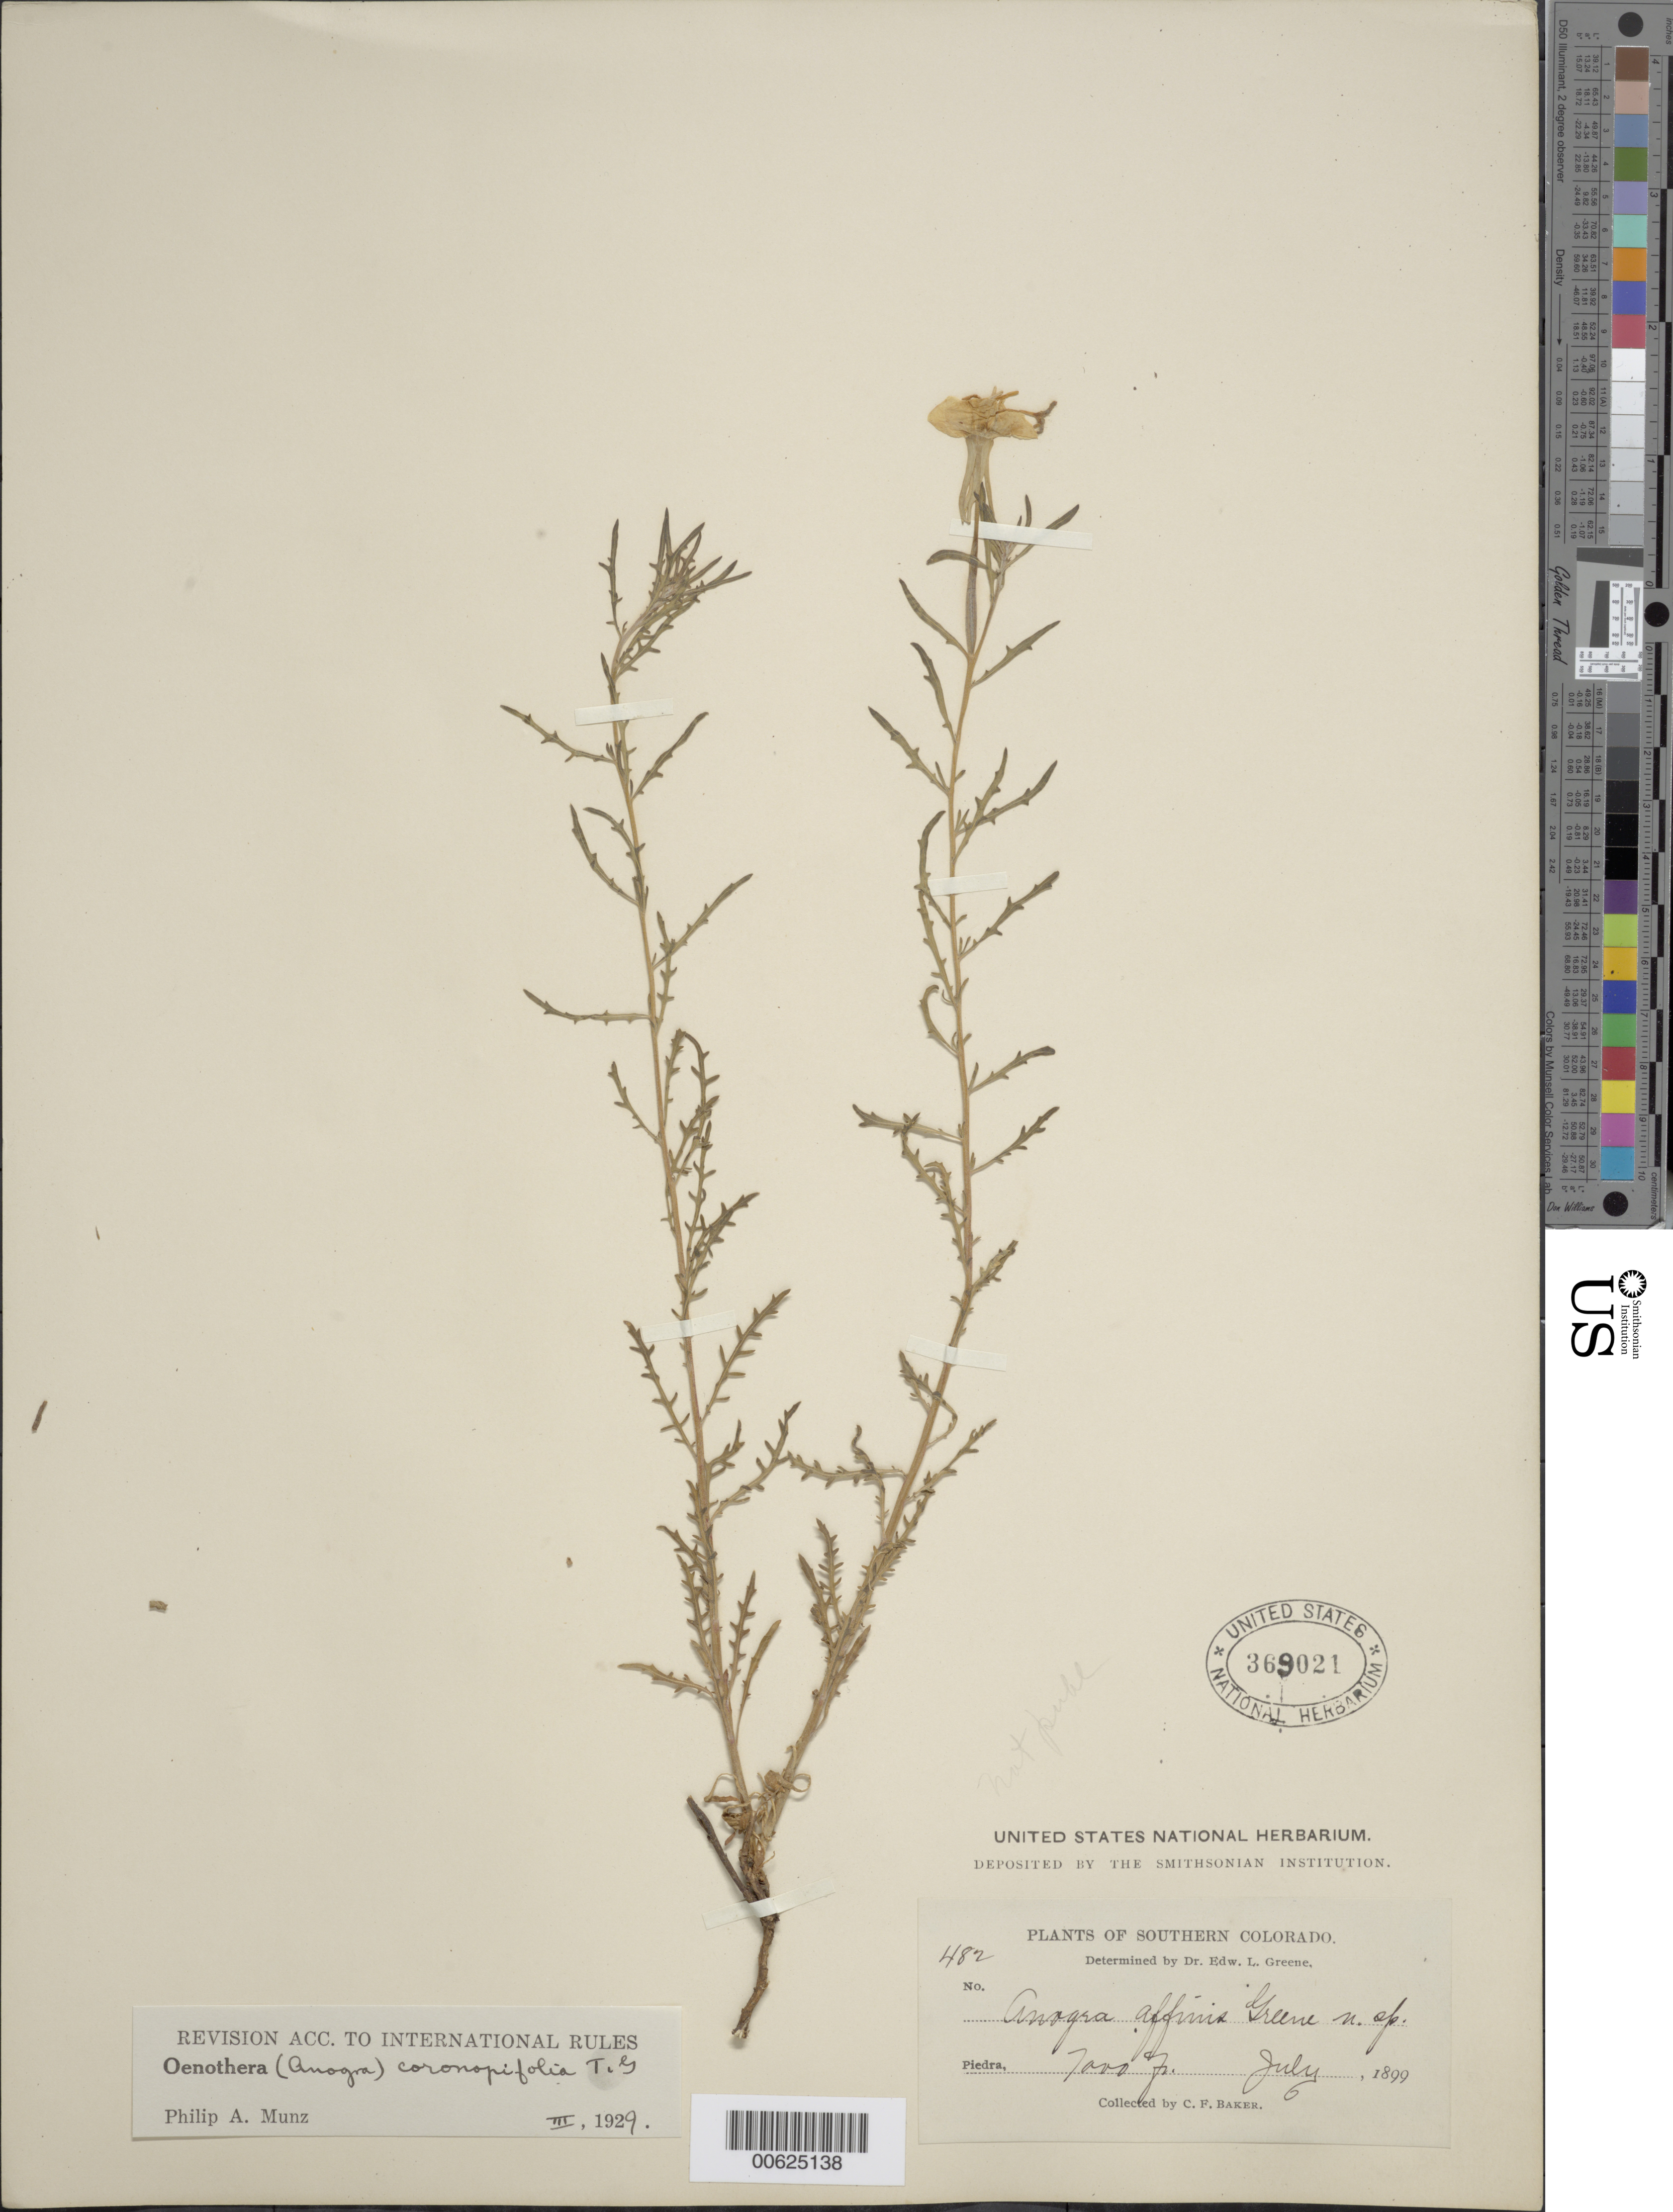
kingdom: Plantae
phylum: Tracheophyta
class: Magnoliopsida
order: Myrtales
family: Onagraceae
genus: Oenothera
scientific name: Oenothera coronopifolia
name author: Torr. & A. Gray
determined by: Munz, Philip A.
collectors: C. F. Baker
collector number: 482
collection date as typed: Jul 1899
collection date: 1899-07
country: United States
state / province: Colorado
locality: Piedra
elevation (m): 2134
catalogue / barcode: US 369021